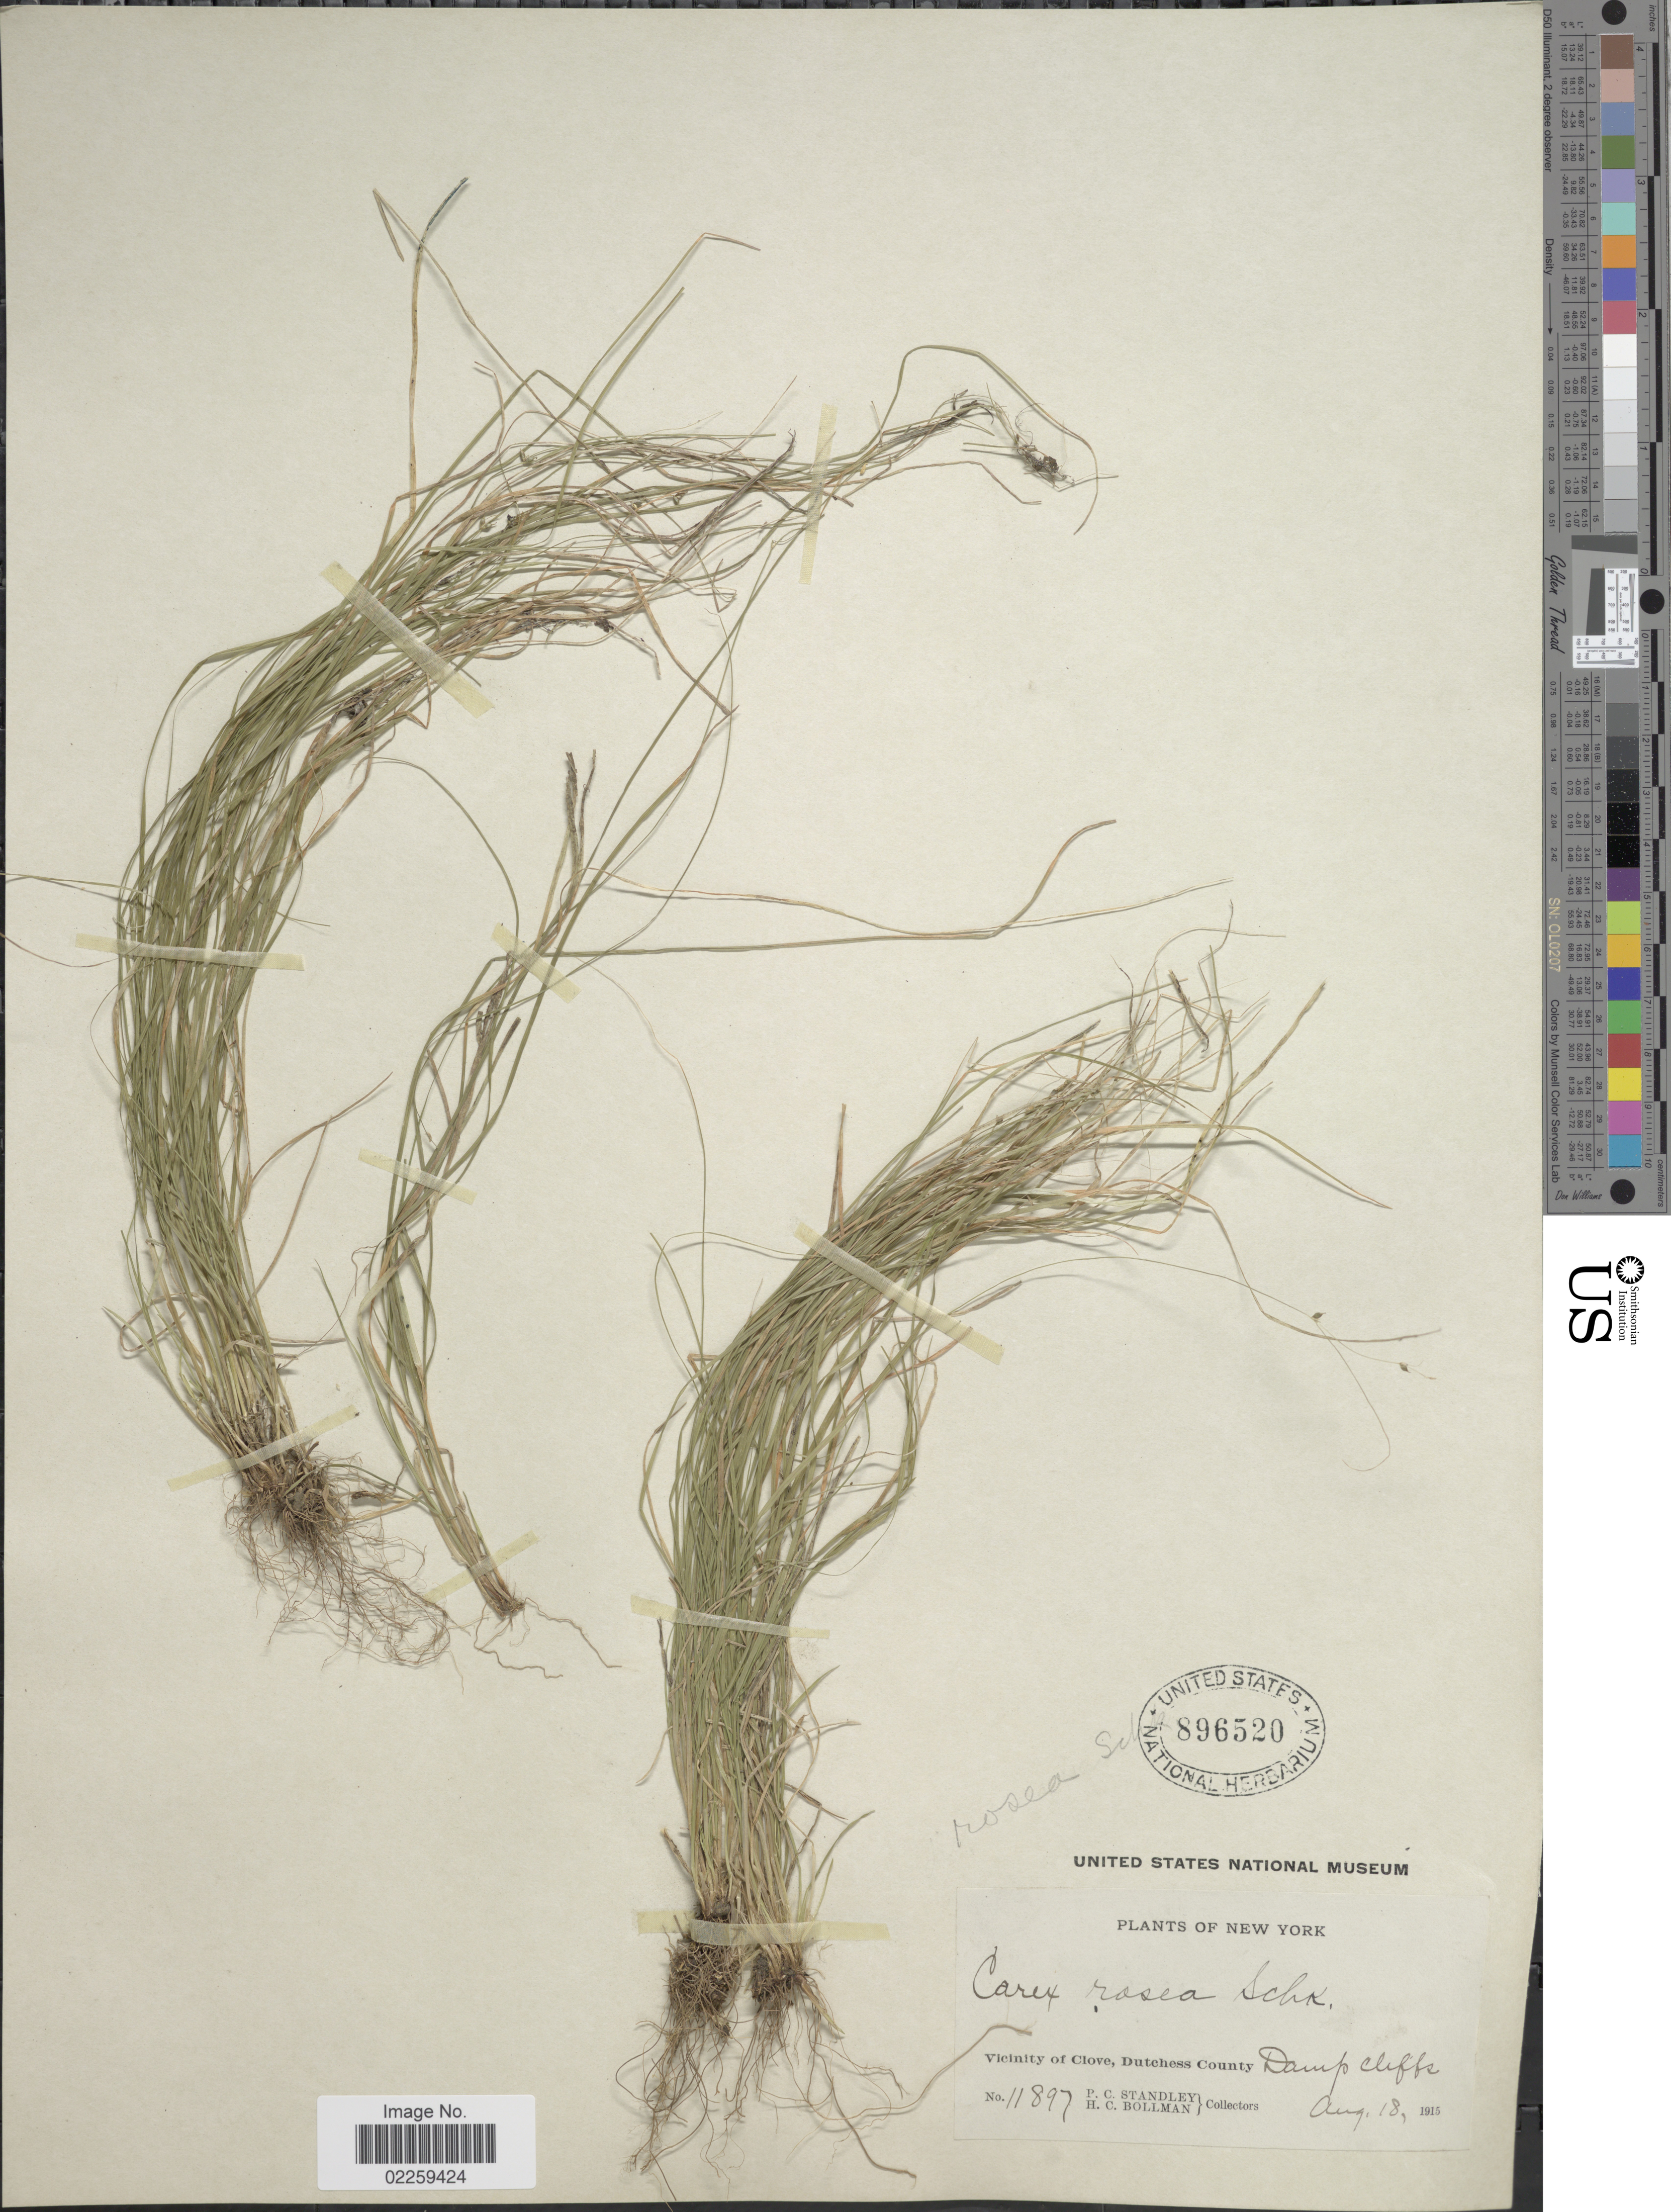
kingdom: Plantae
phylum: Tracheophyta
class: Liliopsida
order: Poales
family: Cyperaceae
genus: Carex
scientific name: Carex rosea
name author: Willd.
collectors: P. C. Standley & H. C. Bollman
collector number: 11897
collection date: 1915-08-18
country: United States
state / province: New York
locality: New York, Vicinity of Clove, Dutchess County, Damp cliffs.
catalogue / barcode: US 896520